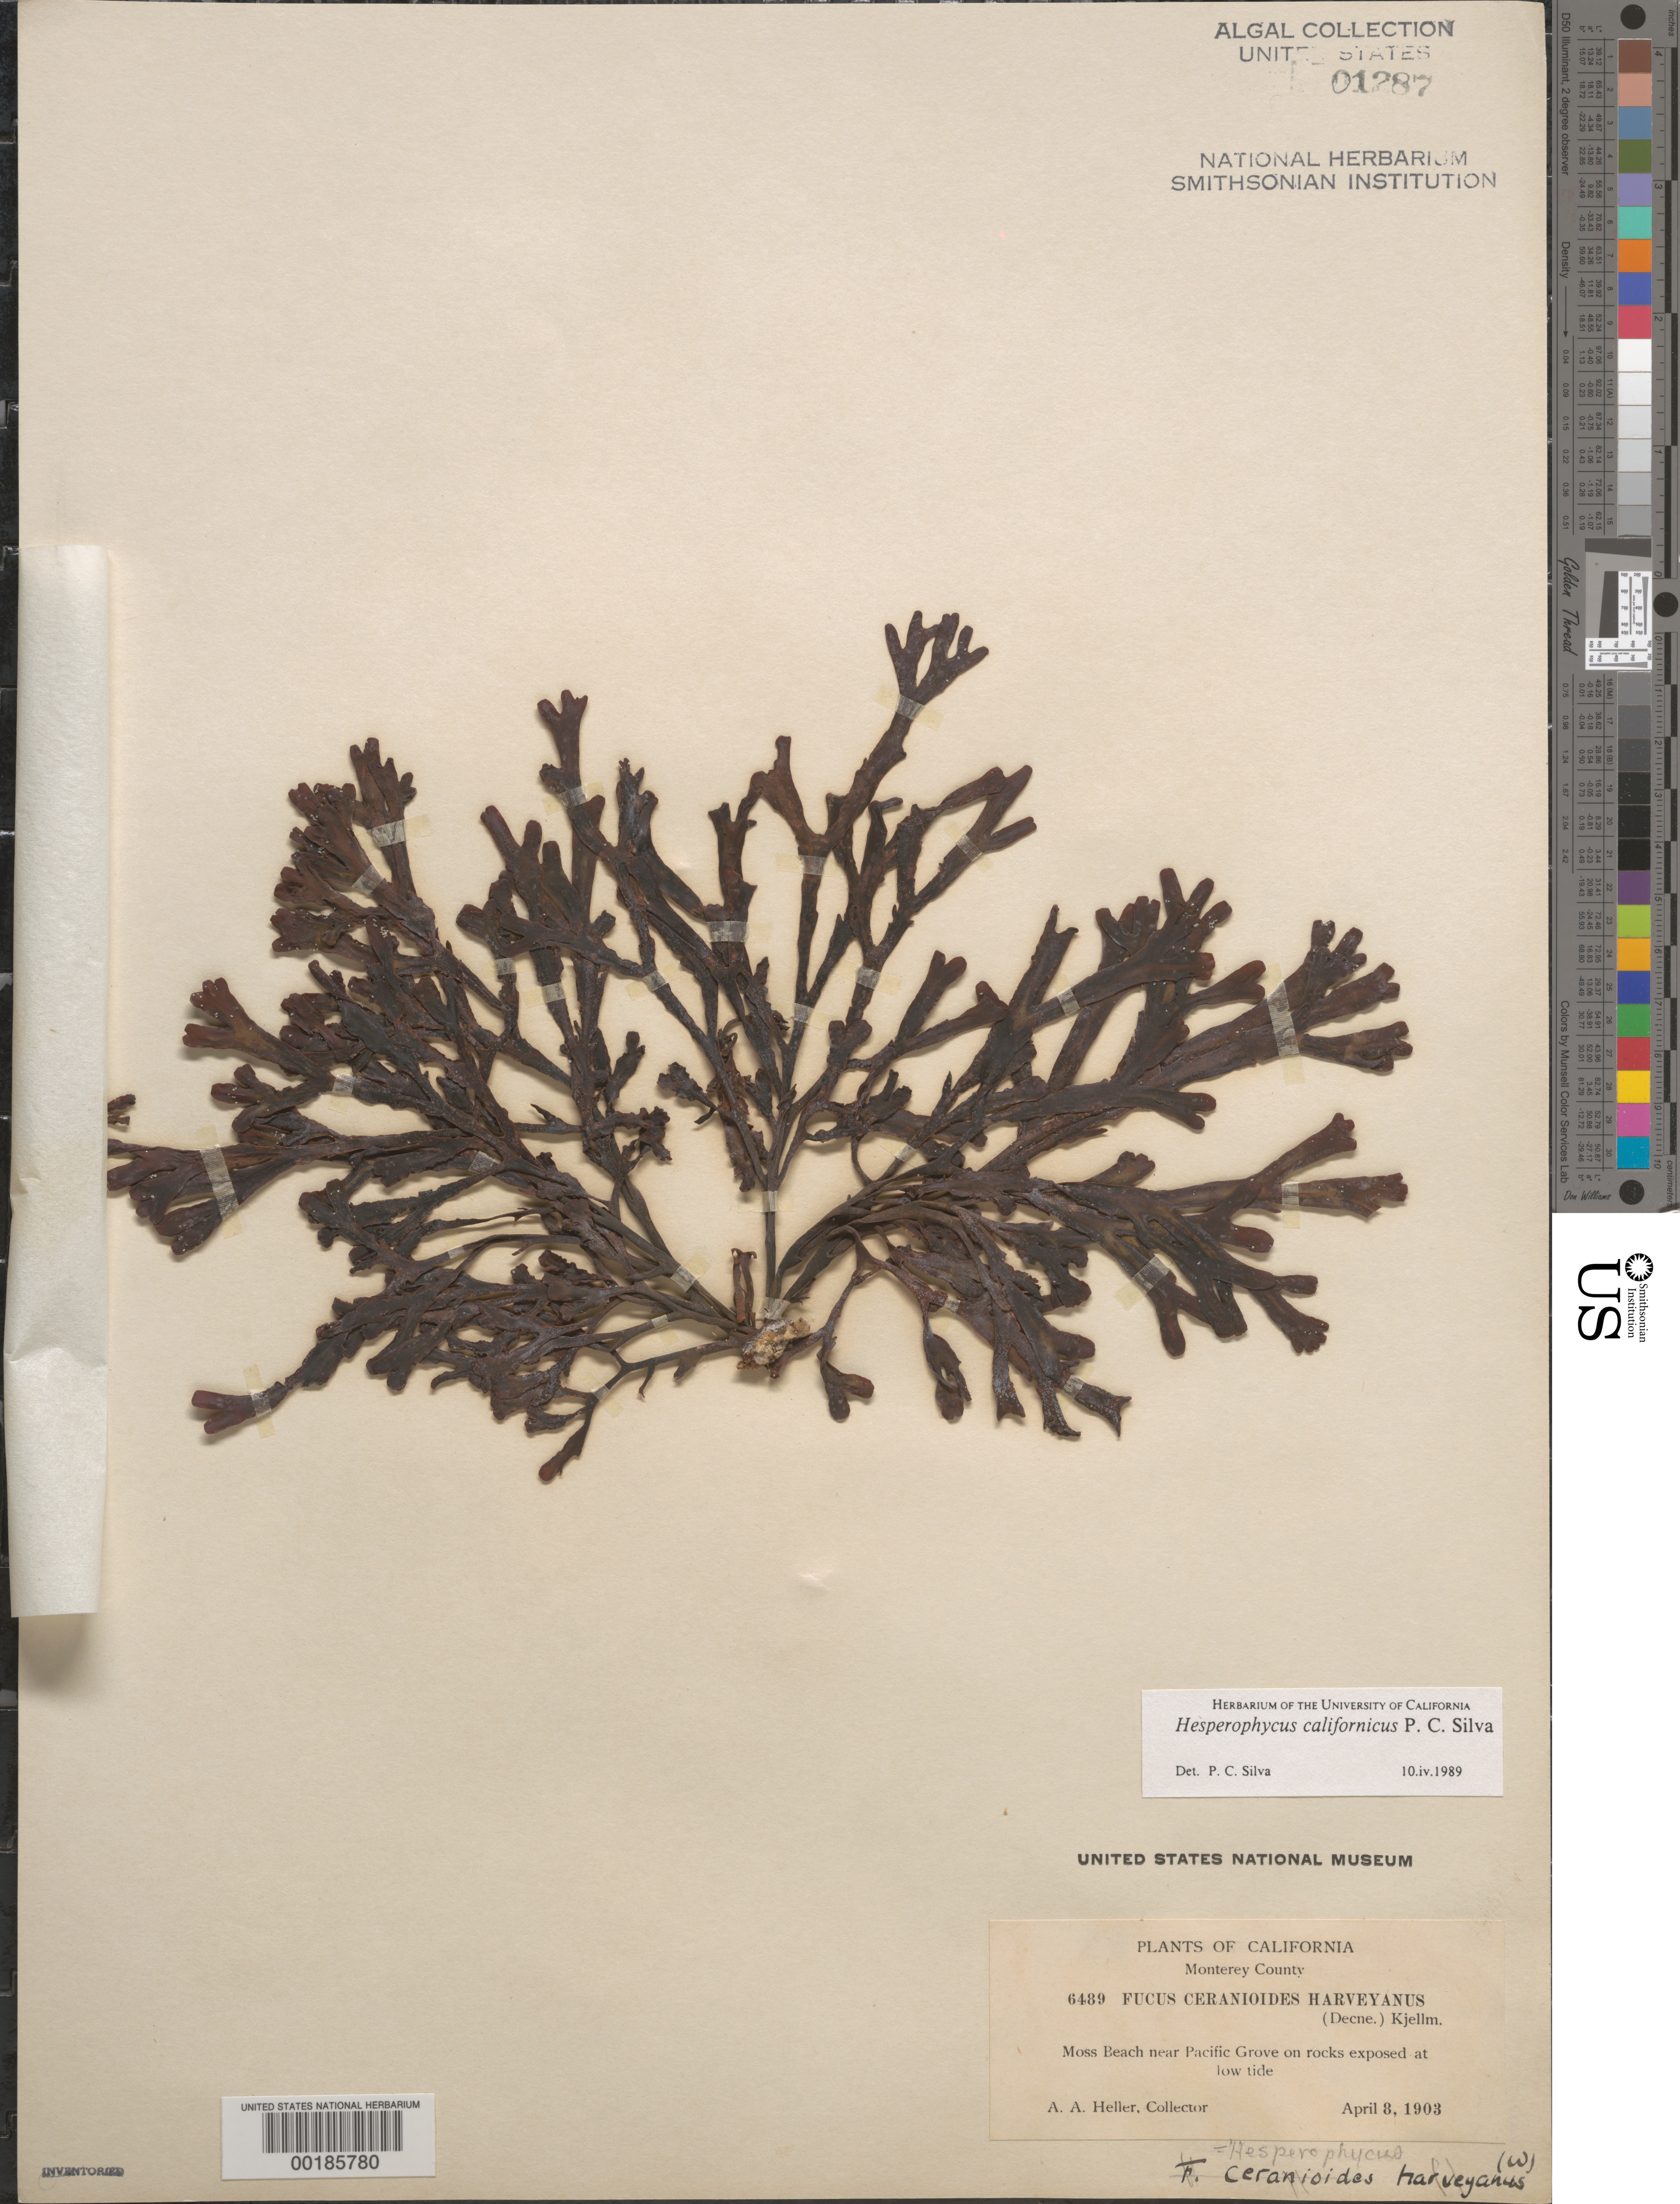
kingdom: Chromista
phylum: Ochrophyta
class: Phaeophyceae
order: Fucales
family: Fucaceae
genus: Hesperophycus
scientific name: Hesperophycus californicus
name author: P.C. Silva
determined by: Silva, P. C.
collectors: A. A. Heller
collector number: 6489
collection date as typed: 08 Apr 1903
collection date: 1903-04-08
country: United States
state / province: California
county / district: Monterey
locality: Moss Beach near Pacific Grove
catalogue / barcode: US 1287